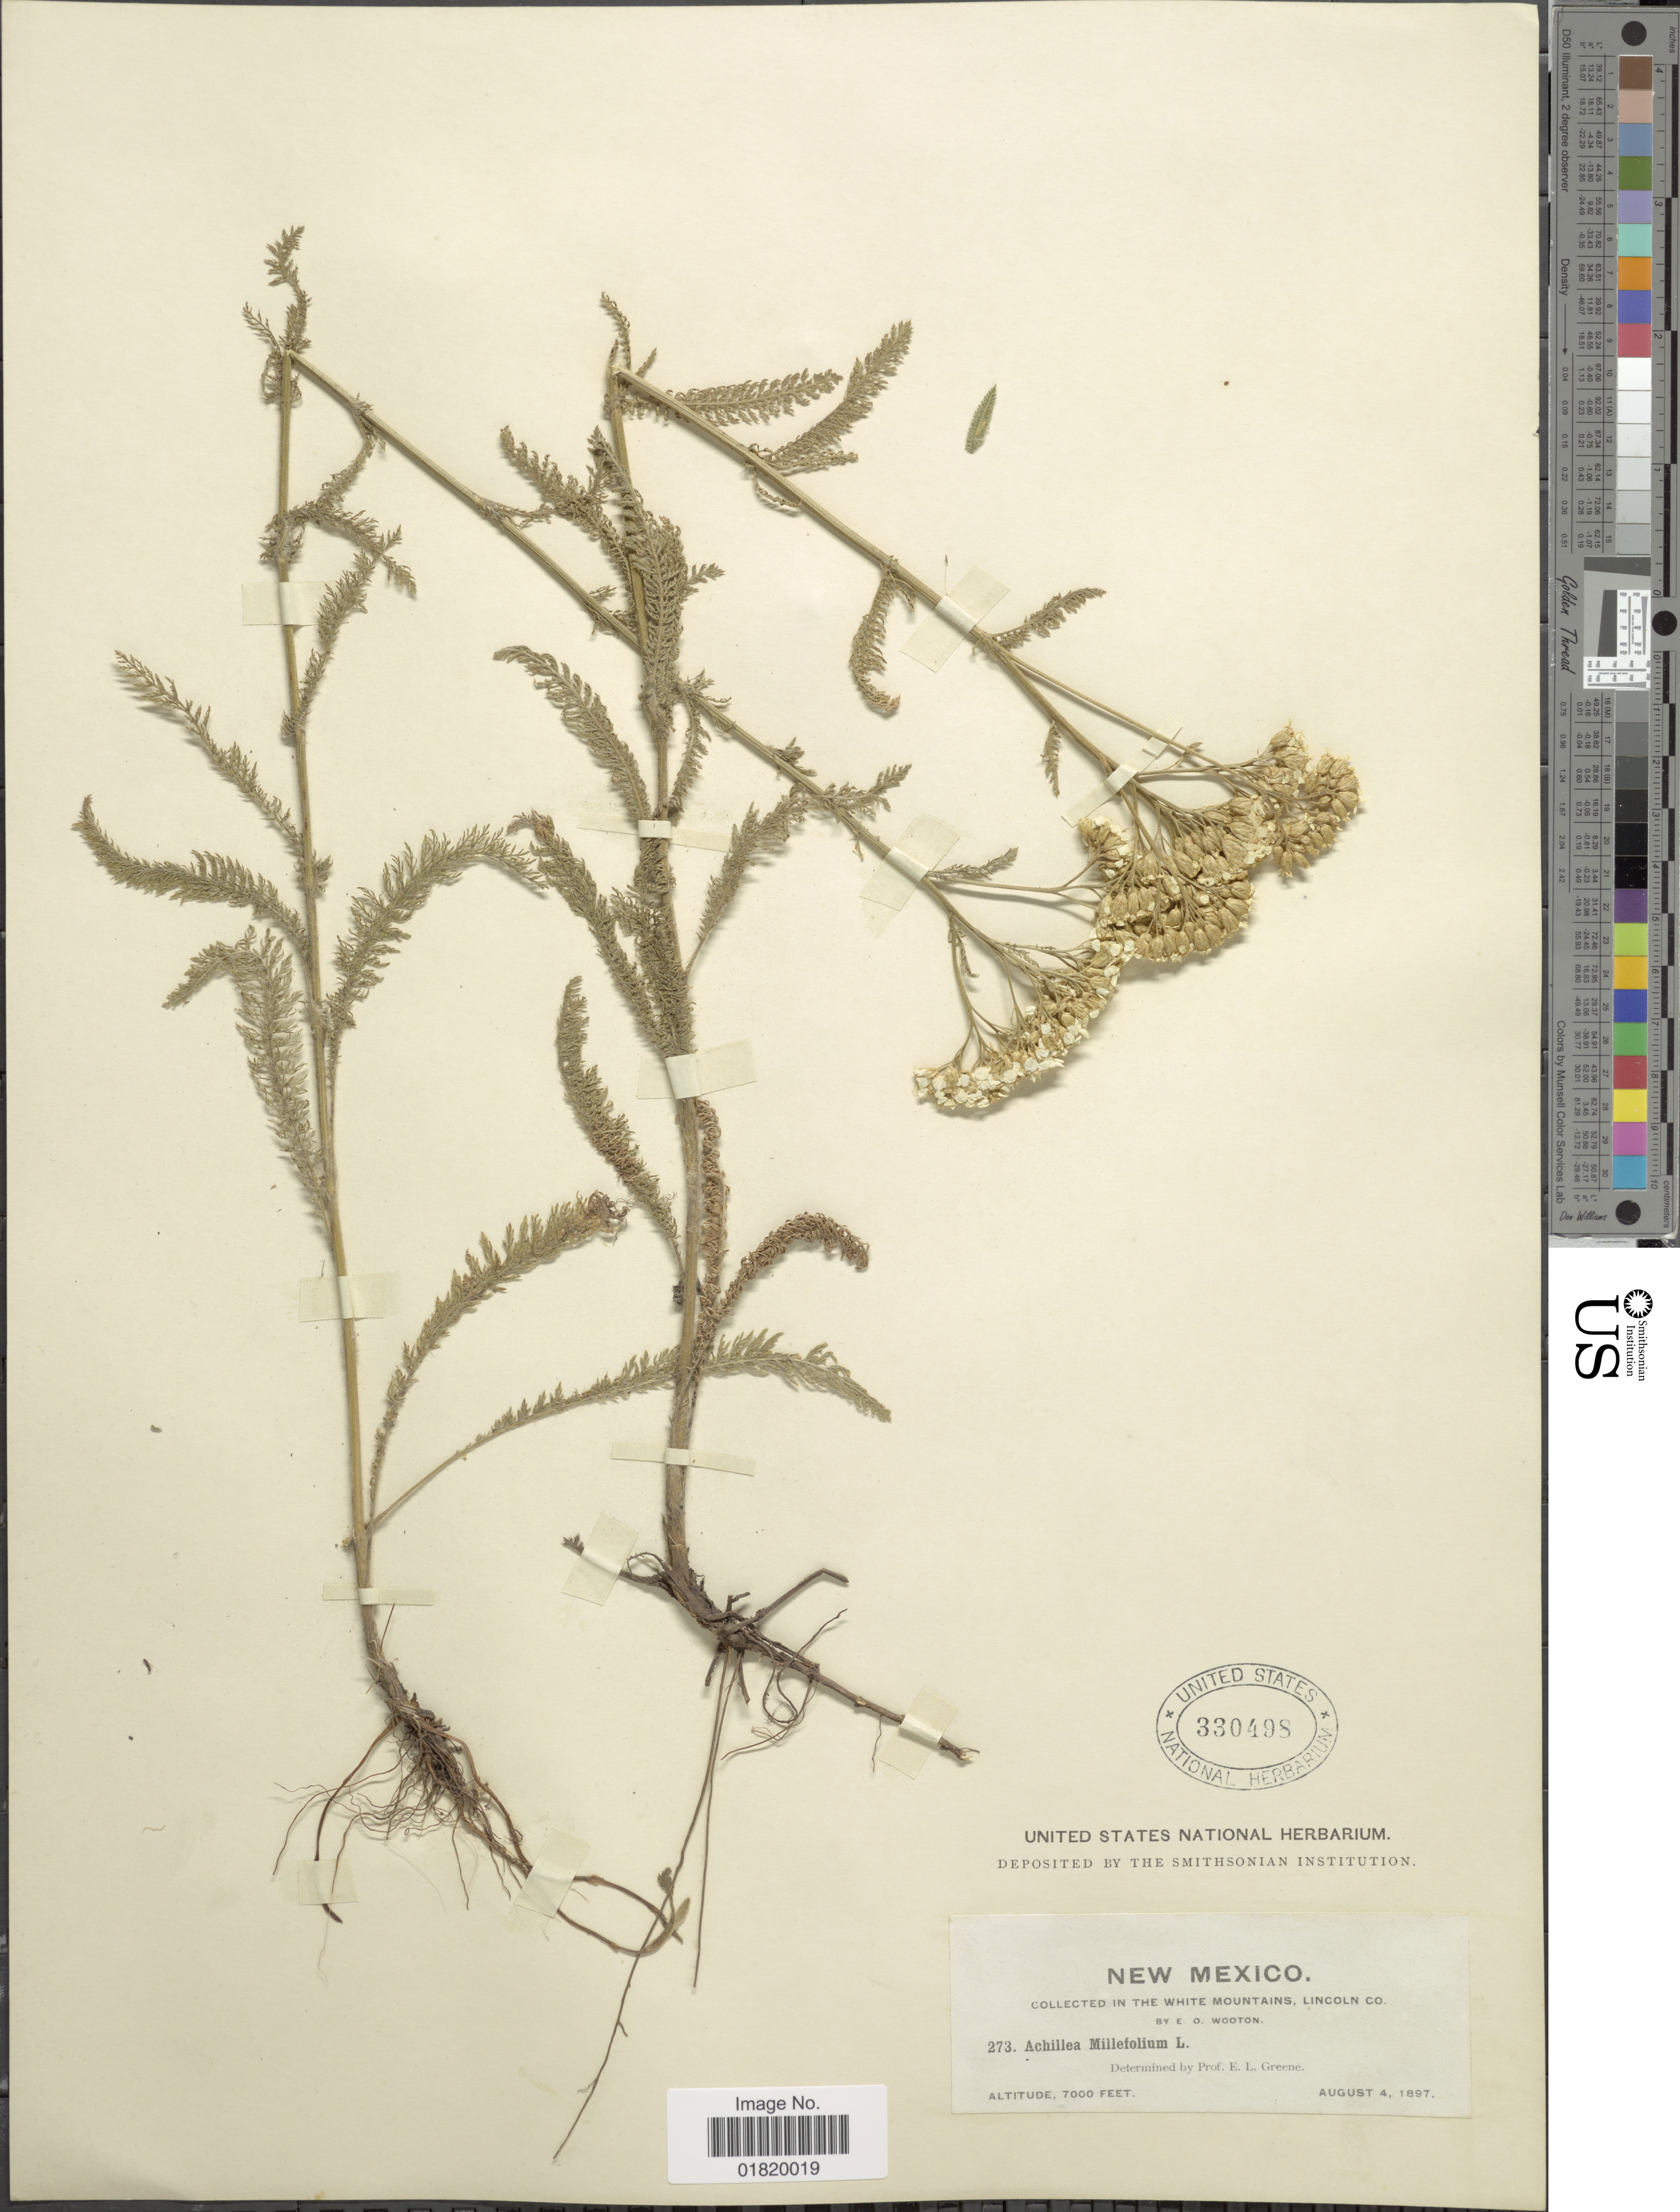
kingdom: Plantae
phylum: Tracheophyta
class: Magnoliopsida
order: Asterales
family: Asteraceae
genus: Achillea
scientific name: Achillea lanulosa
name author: Nutt.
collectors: E. O. Wooton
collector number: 273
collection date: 1897-08-04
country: United States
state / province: New Mexico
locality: White Mountains, Lincoln Co.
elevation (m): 2134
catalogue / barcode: US 330498